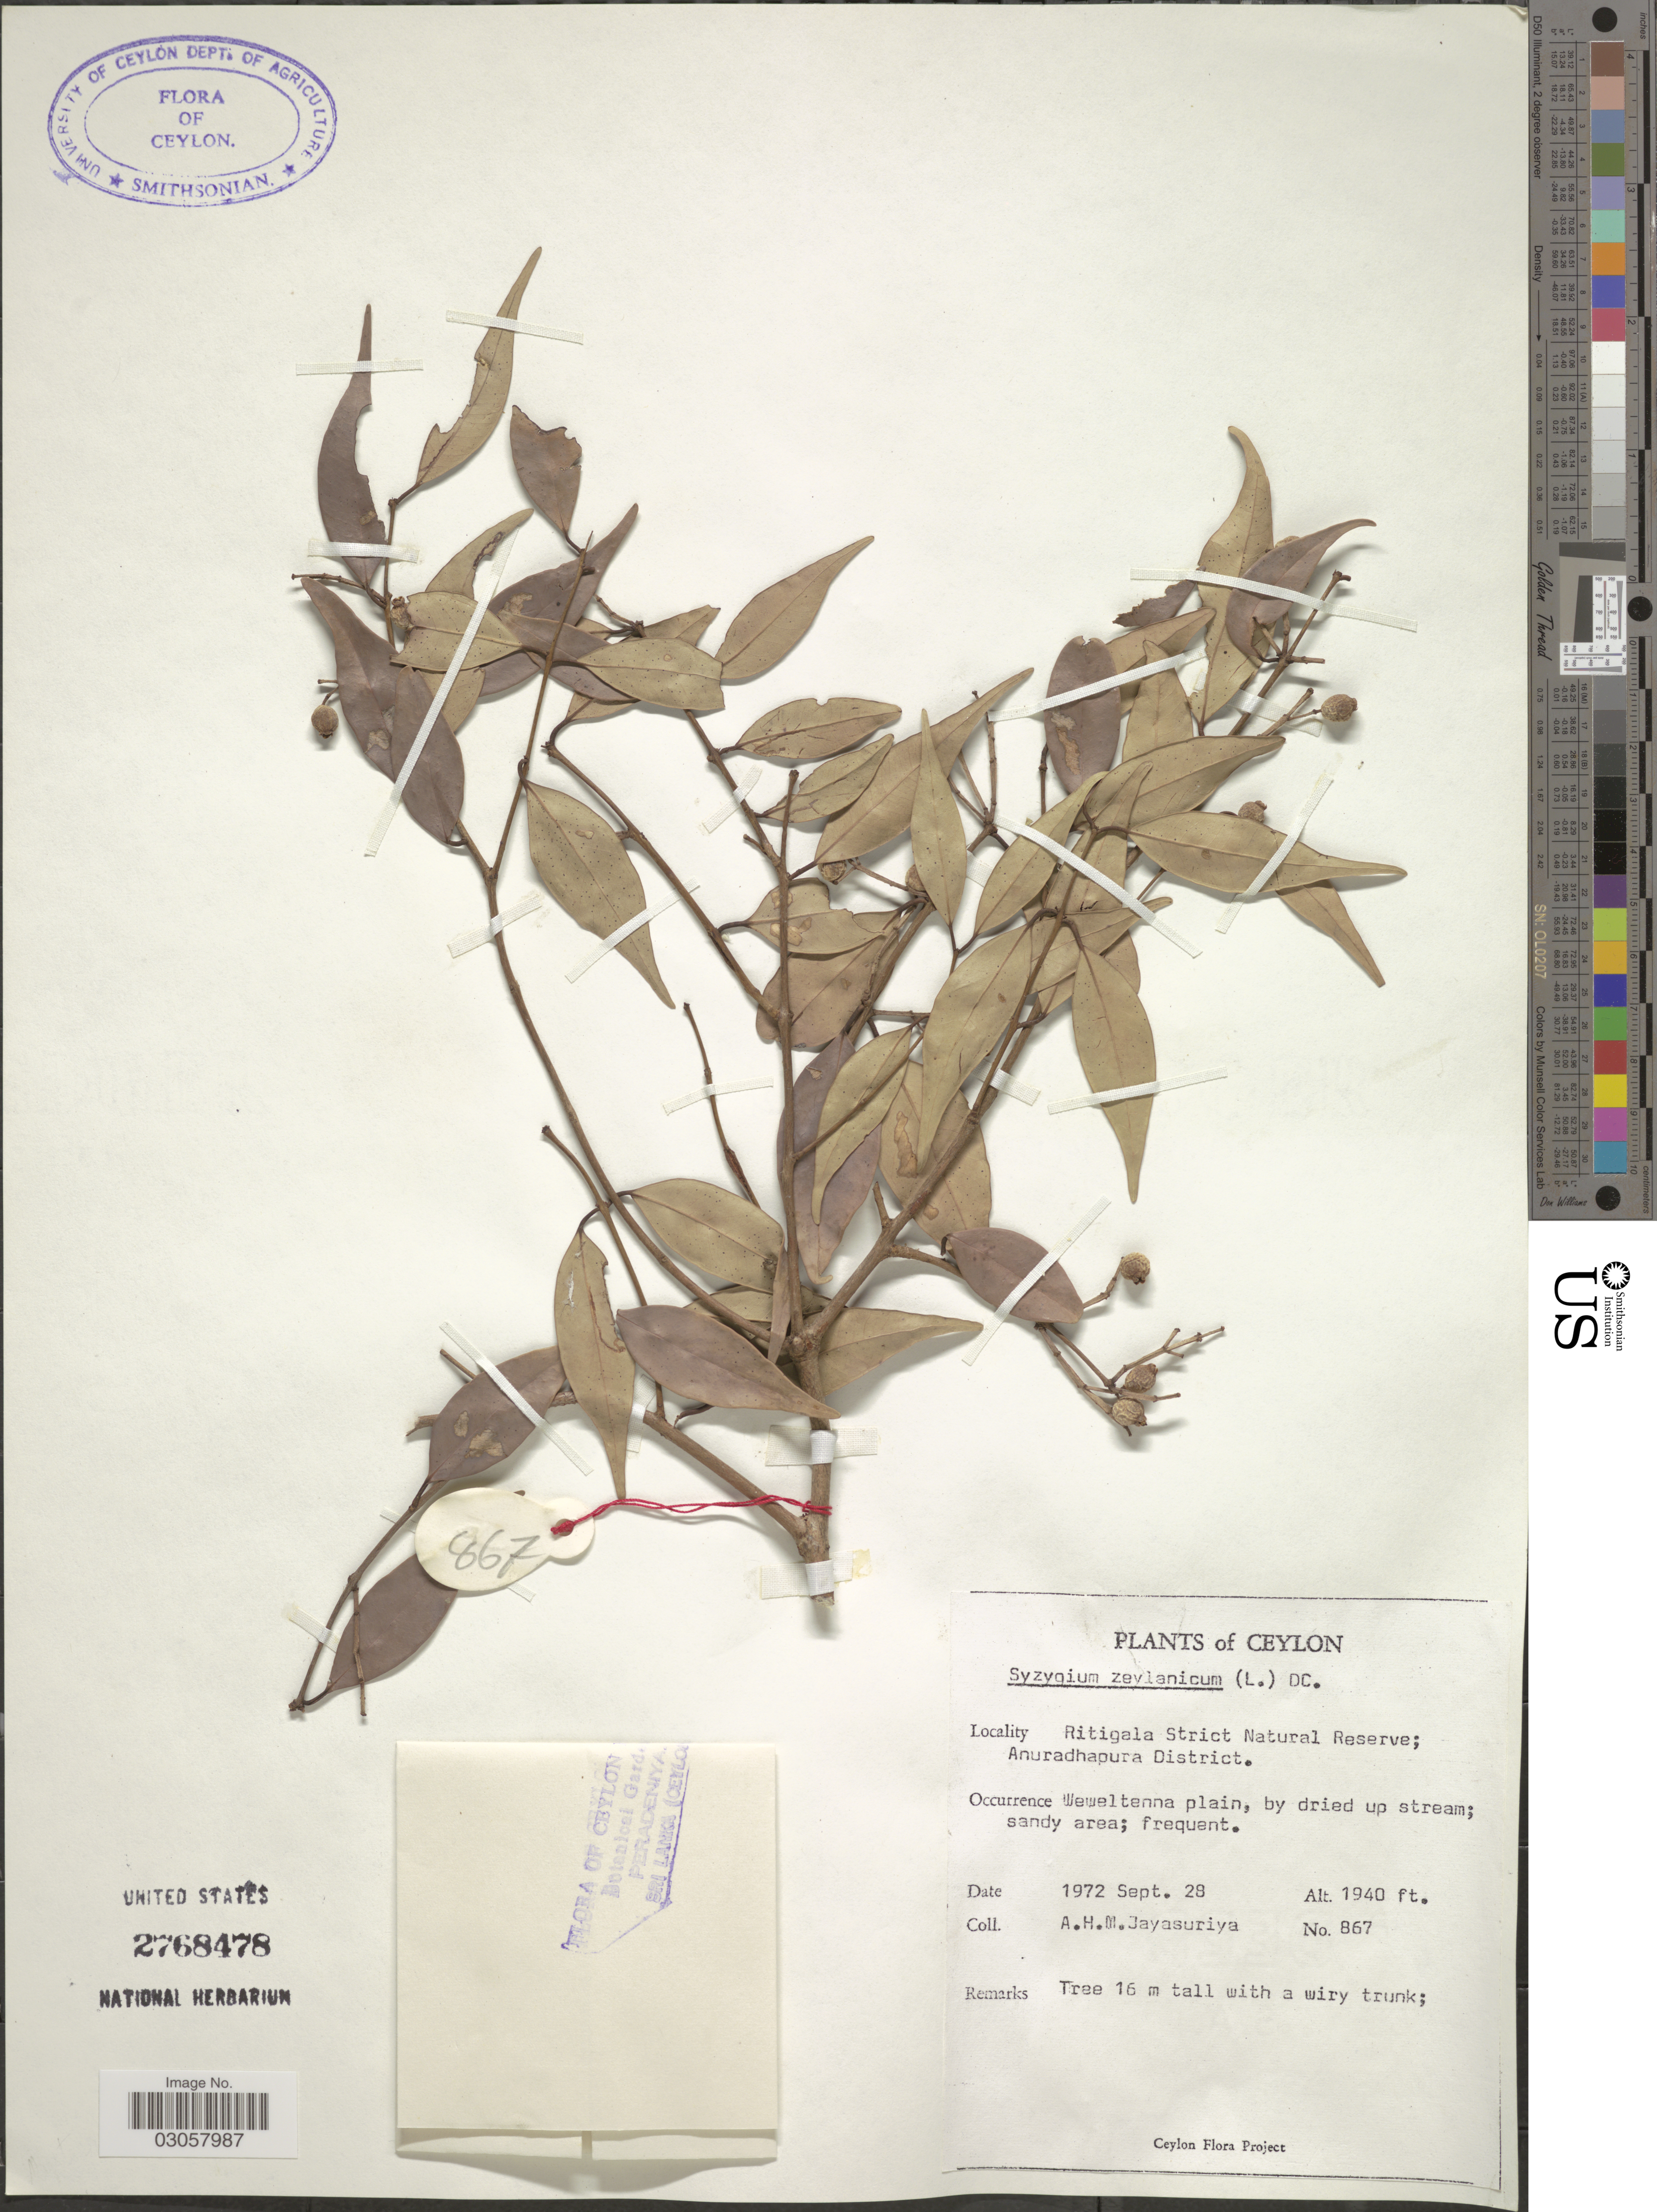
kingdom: Plantae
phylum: Tracheophyta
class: Magnoliopsida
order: Myrtales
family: Myrtaceae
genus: Syzygium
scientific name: Syzygium zeylanicum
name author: (L.) DC.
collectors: A. H. Jayasuriya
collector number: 867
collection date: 1972-09-28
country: Sri Lanka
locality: Ceylon. Ritigala Strict Natural Reserve; Anuradhapura District. Weweltenna plain.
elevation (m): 591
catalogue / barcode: US 2768478